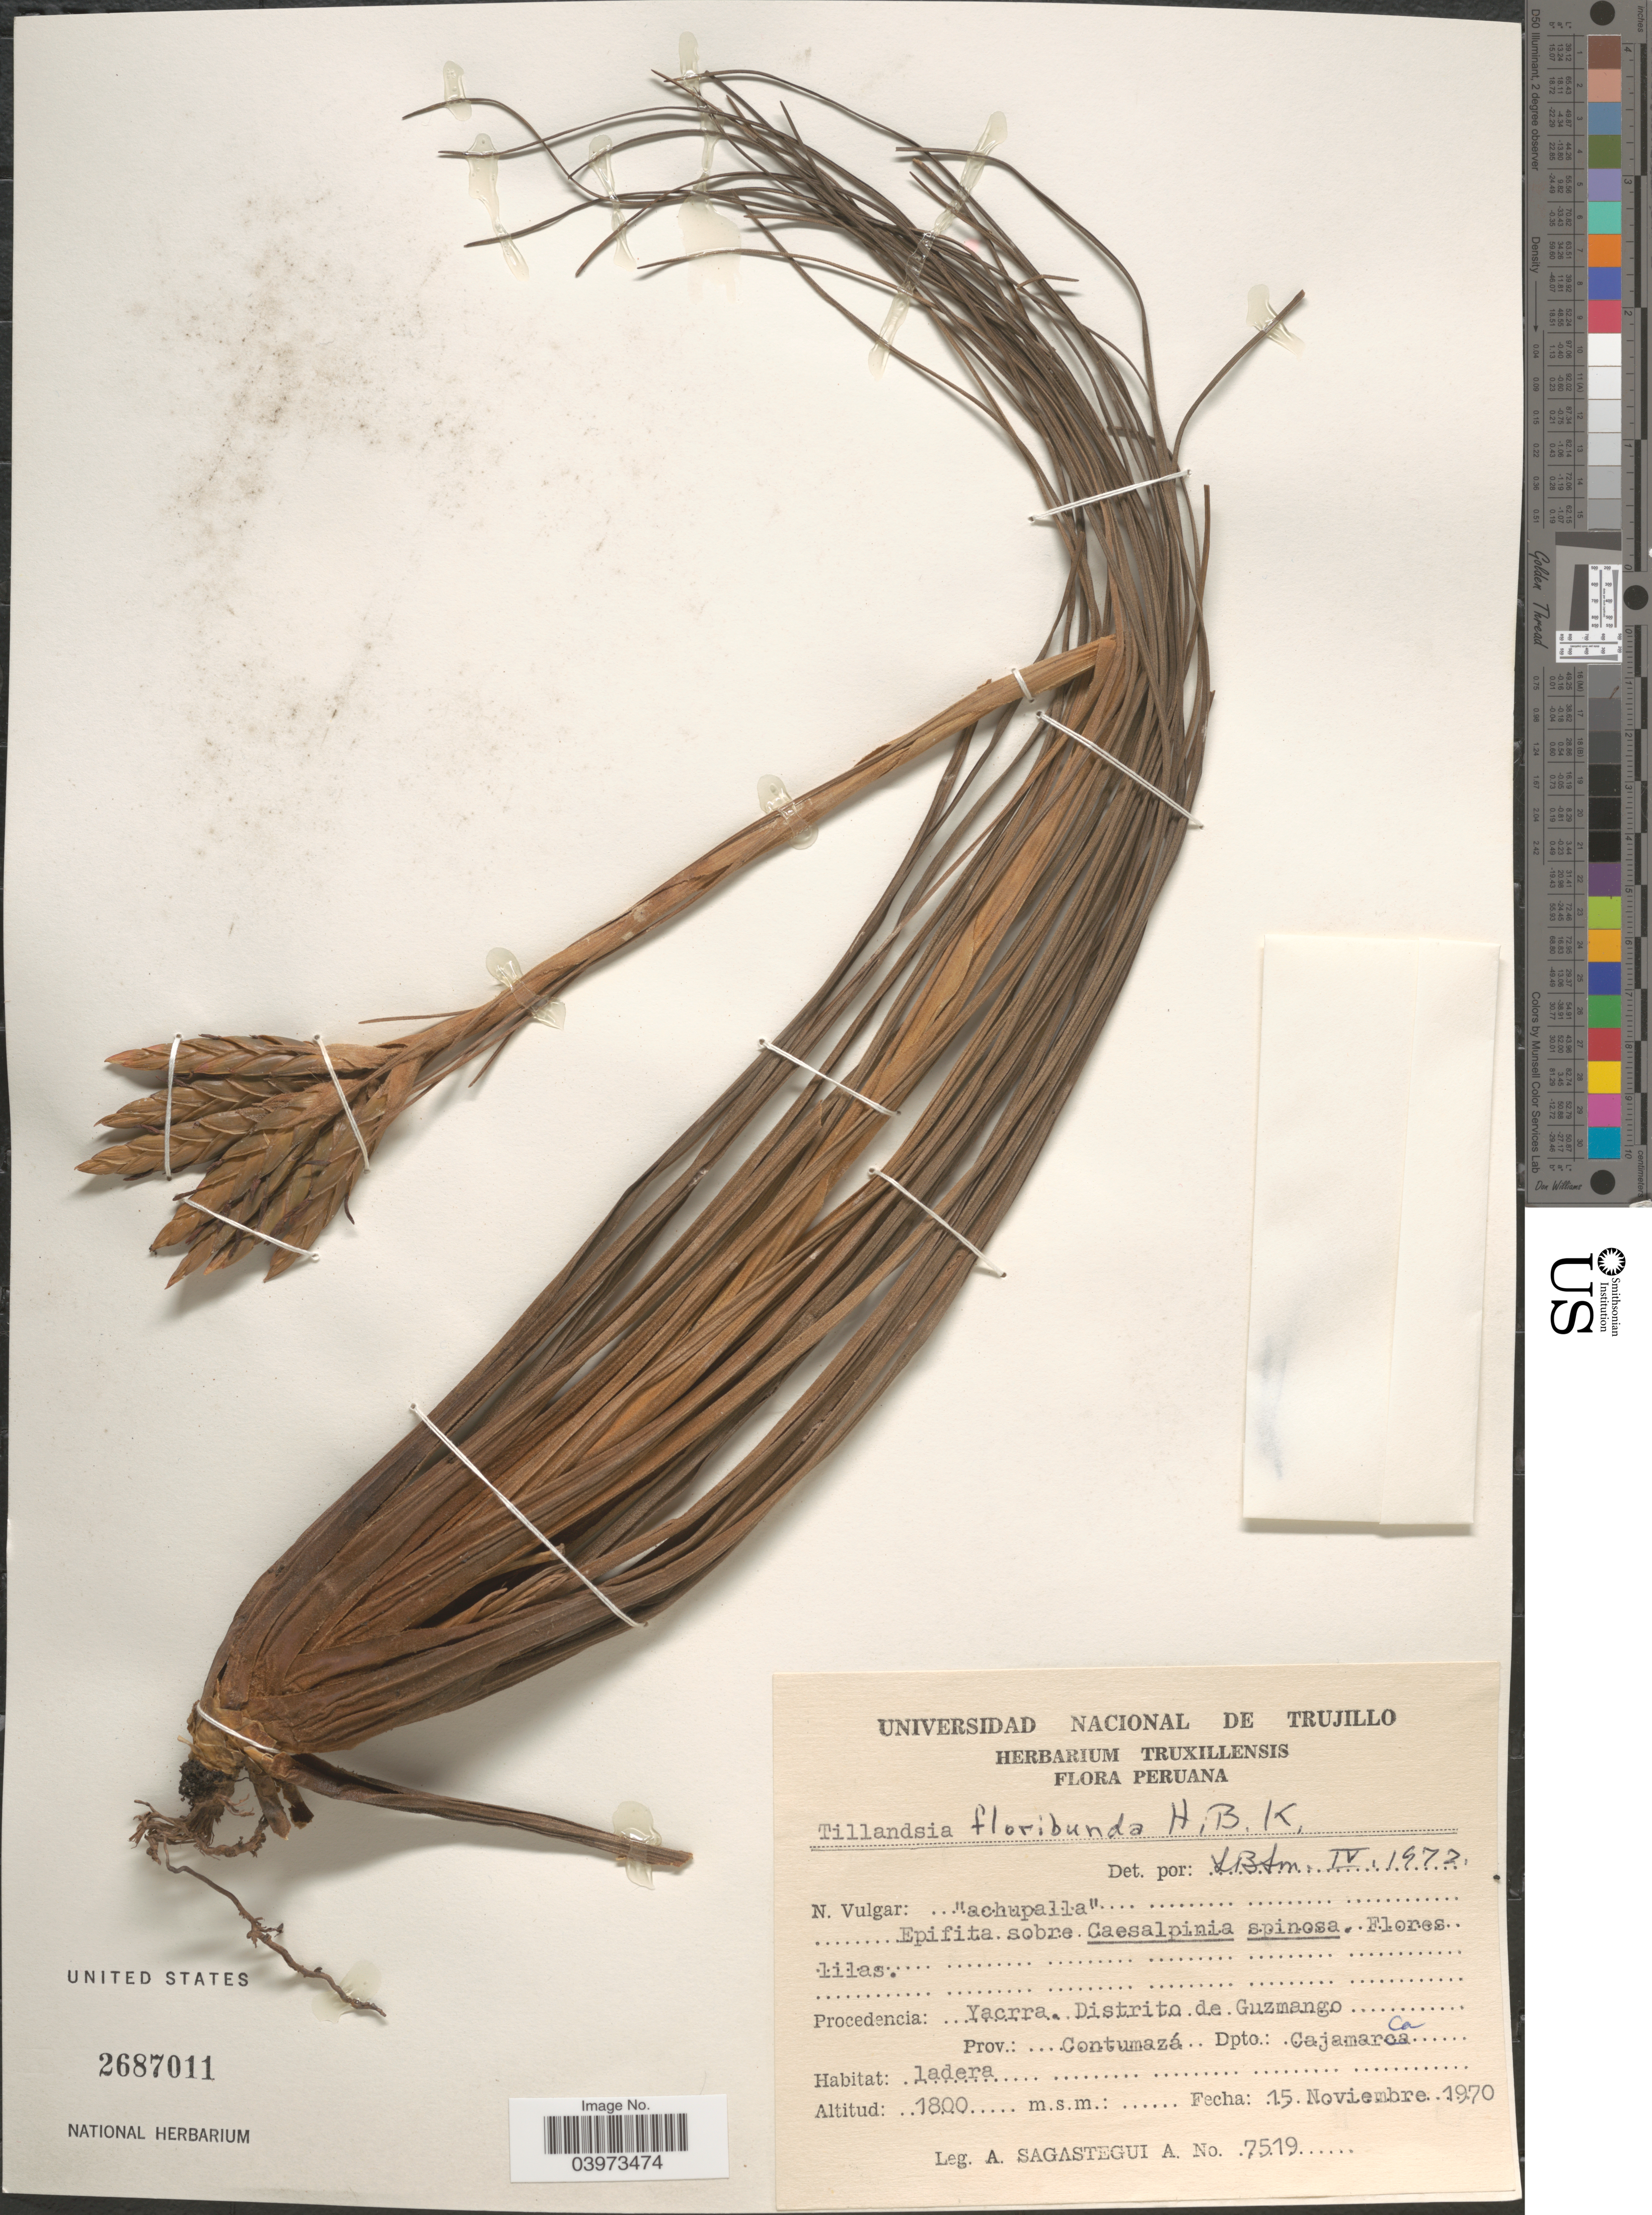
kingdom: Plantae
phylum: Tracheophyta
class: Liliopsida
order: Poales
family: Bromeliaceae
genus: Tillandsia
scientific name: Tillandsia floribunda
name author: Kunth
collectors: A. Sagástegui A.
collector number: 7519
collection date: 1970-11-15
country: Peru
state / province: Cajamarca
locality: Yacrra. Distrito de Guzmango. Prov.: Contumazá. Dpto.: Cajamarca.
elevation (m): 1800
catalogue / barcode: US 2687011